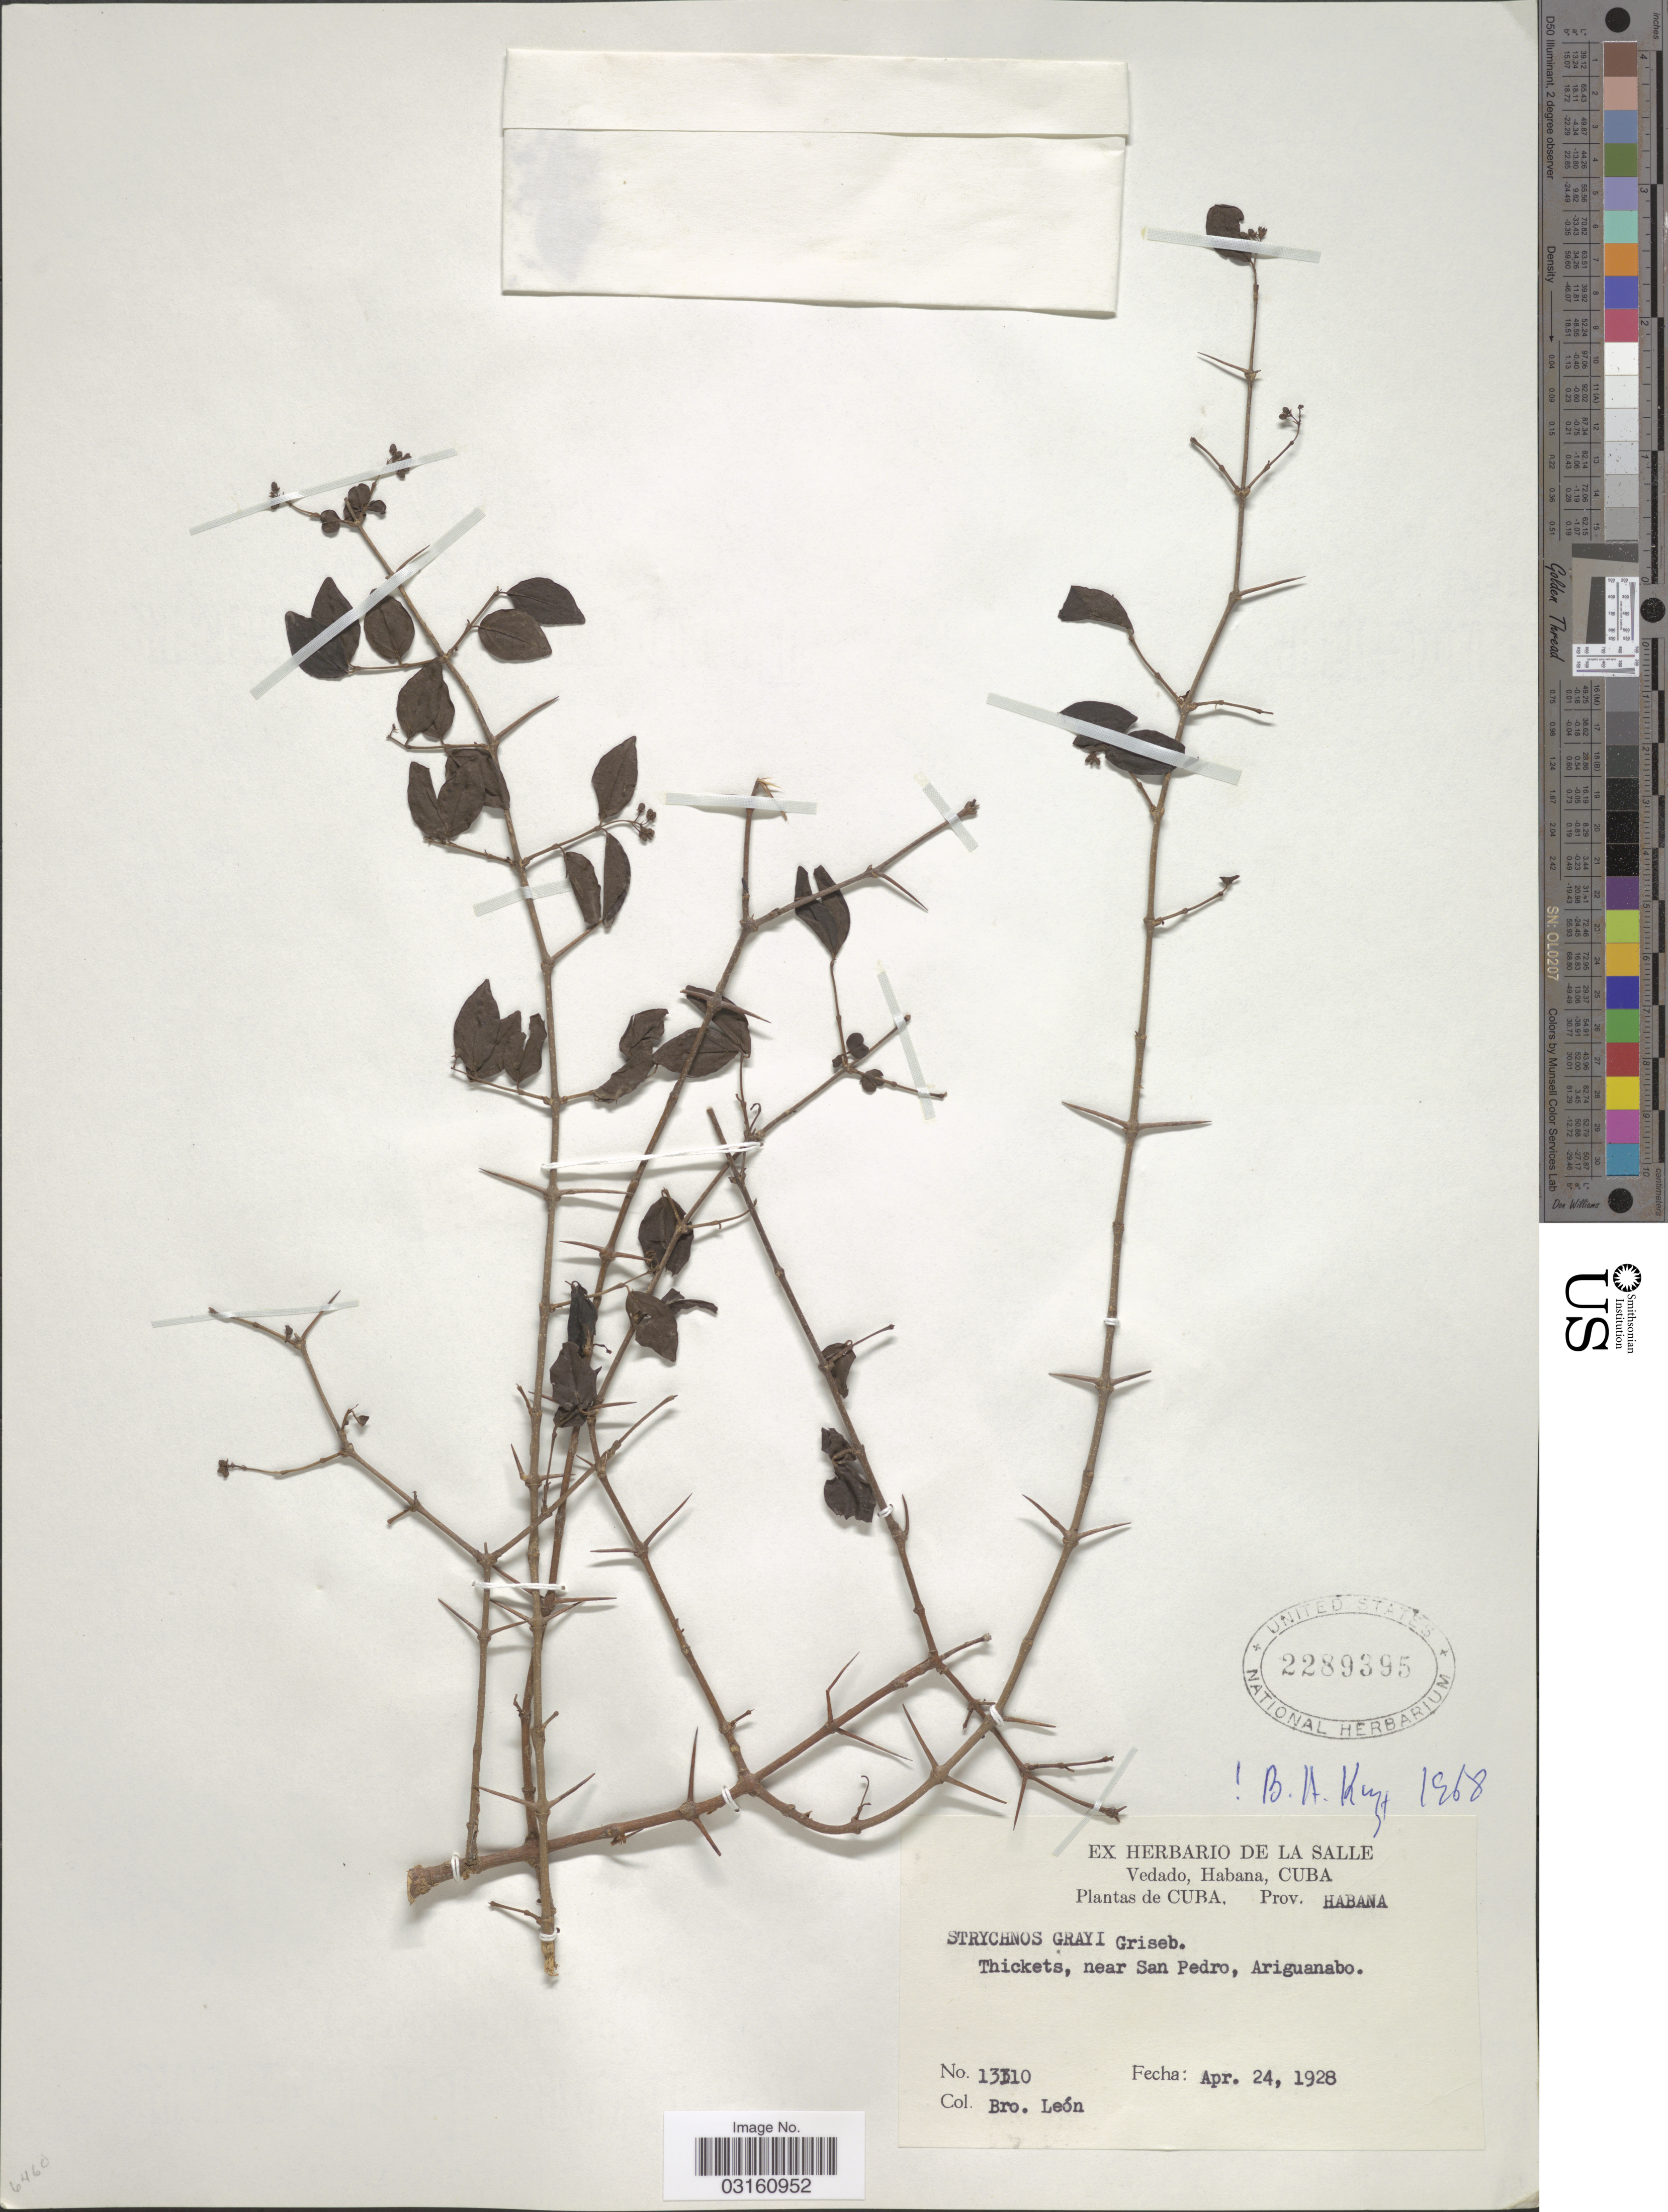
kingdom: Plantae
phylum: Tracheophyta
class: Magnoliopsida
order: Gentianales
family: Loganiaceae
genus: Strychnos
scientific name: Strychnos grayi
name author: Griseb.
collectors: Bro. León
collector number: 13310*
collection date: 1928-04-24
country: Cuba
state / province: La Habana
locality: Prov. Habana. Near San Pedro, Ariguanabo.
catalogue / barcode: US 2289395